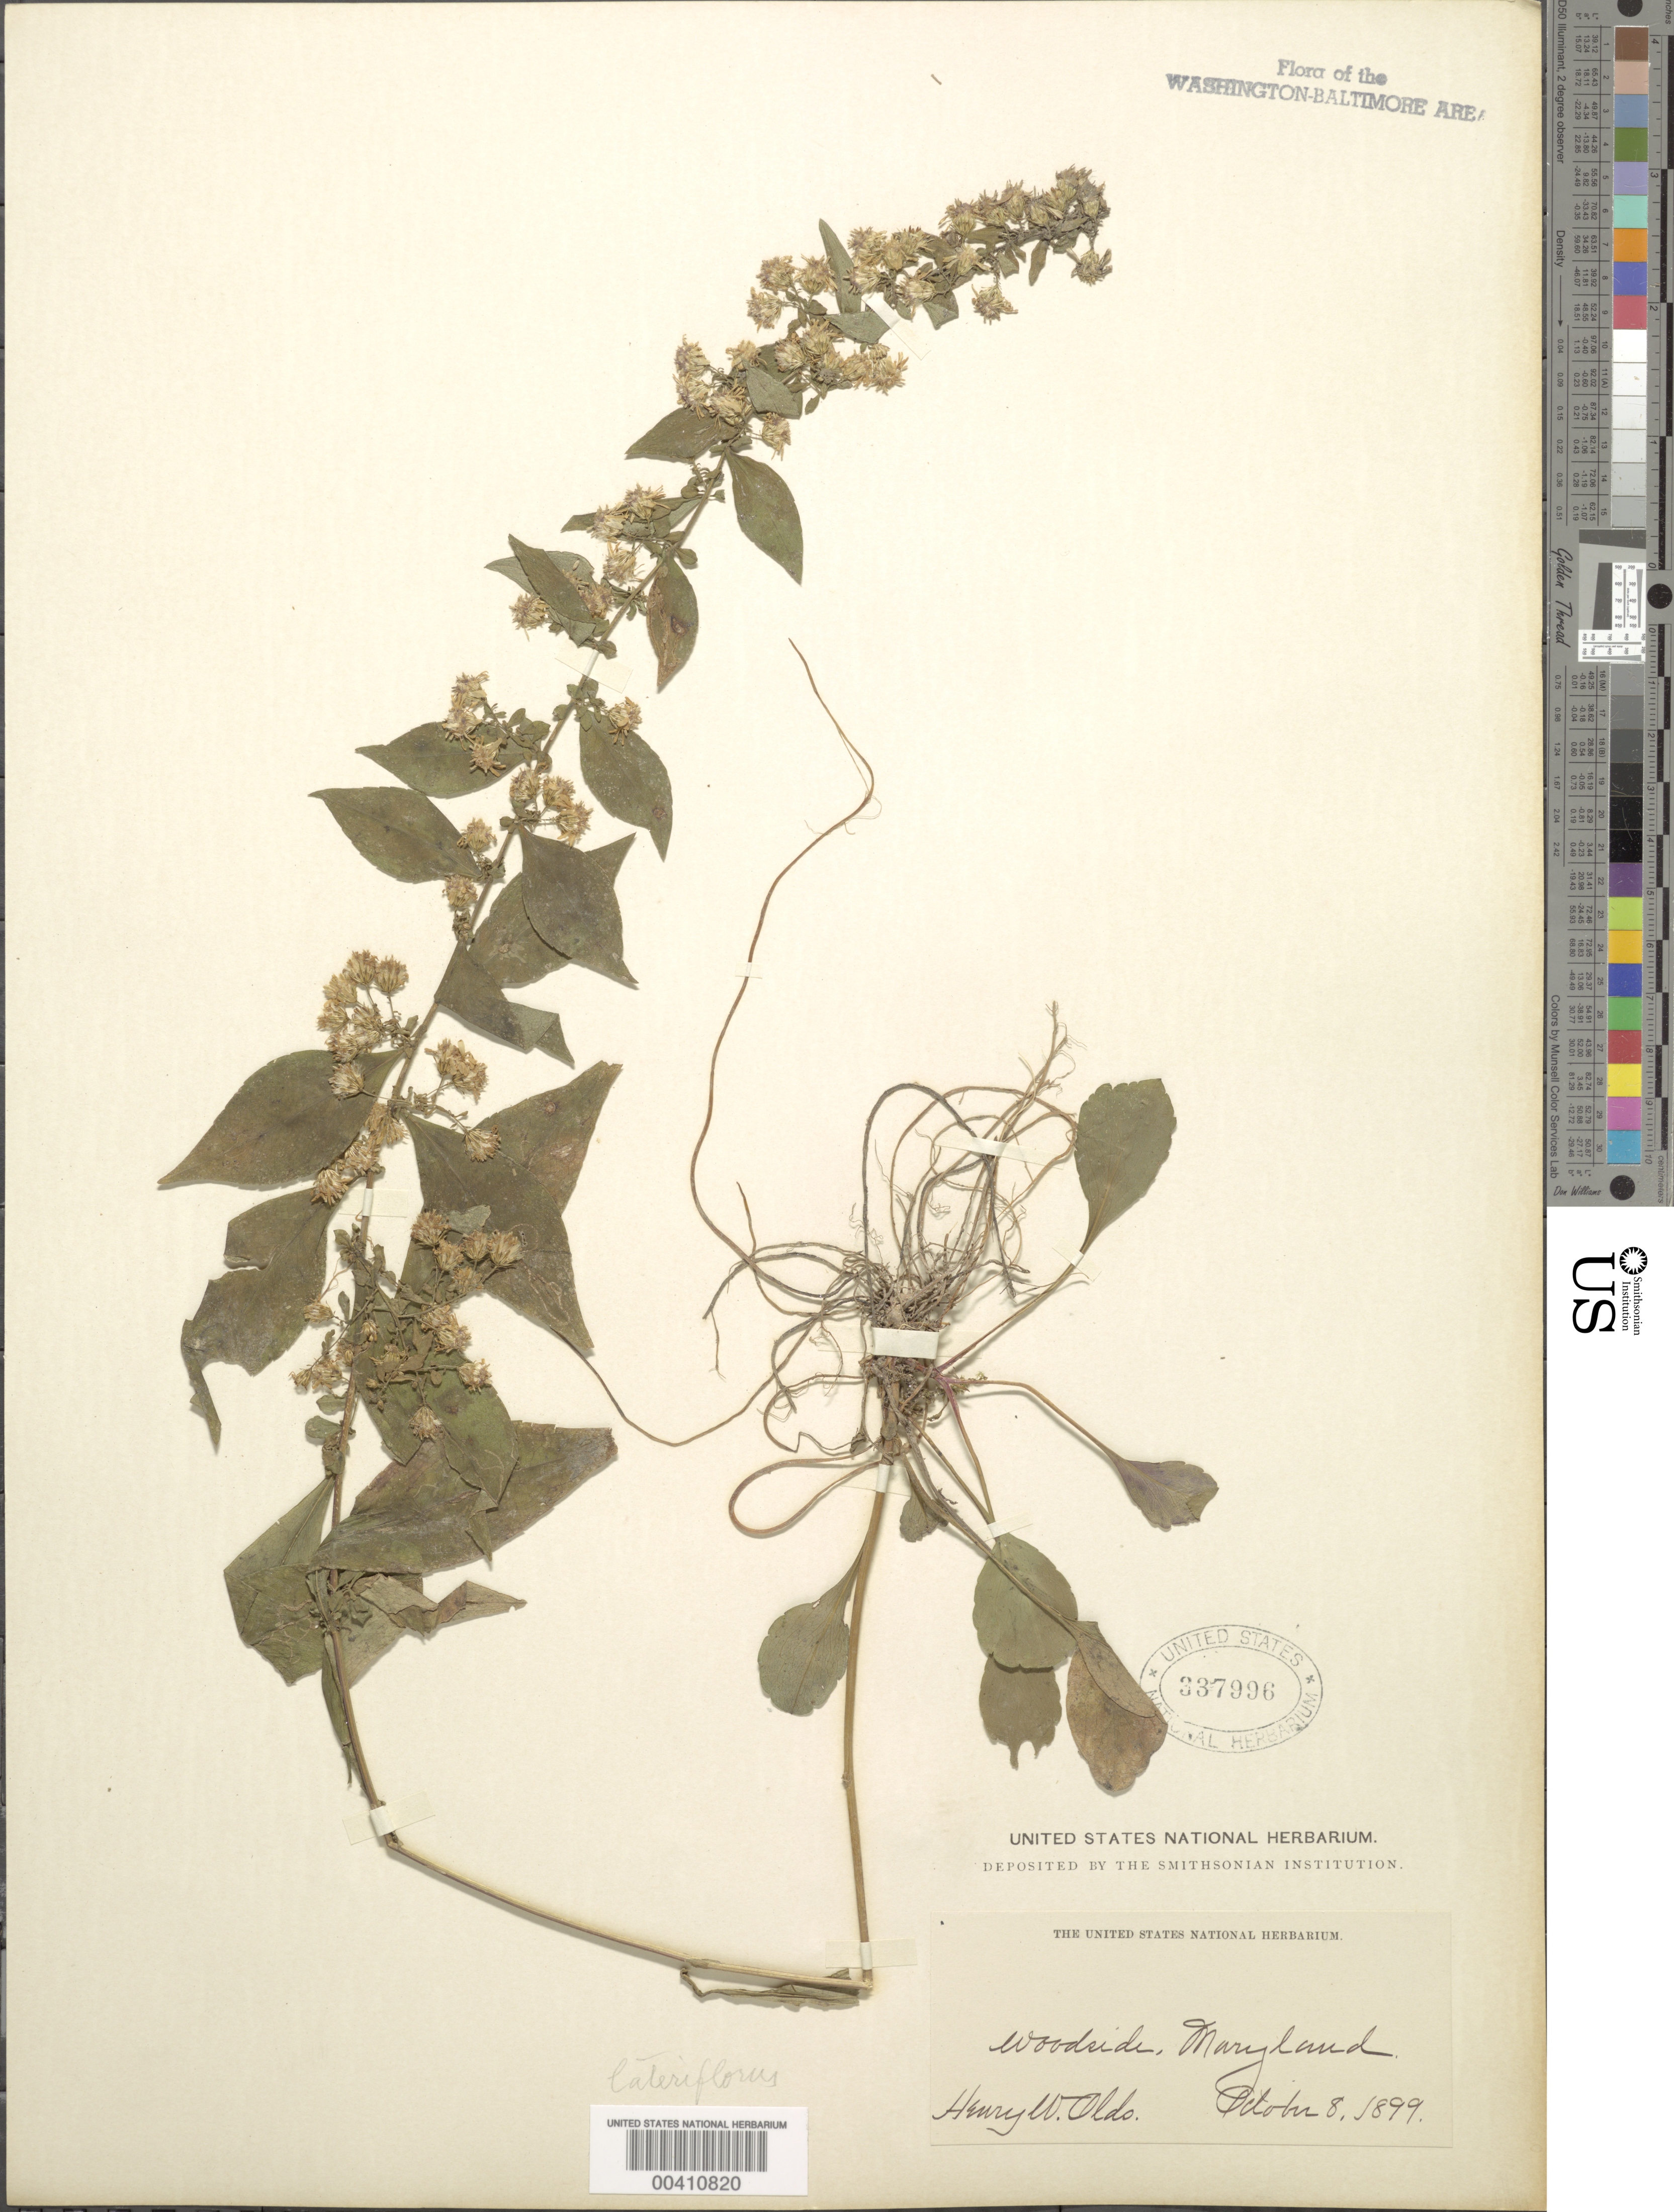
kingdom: Plantae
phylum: Tracheophyta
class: Magnoliopsida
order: Asterales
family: Asteraceae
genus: Symphyotrichum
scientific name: Symphyotrichum lateriflorum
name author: (L.) Á. Löve & D. Löve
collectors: H. W. Olds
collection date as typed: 08 Oct 1899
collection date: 1899-10-08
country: United States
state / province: Maryland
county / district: Montgomery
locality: Woodside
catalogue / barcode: US 337996